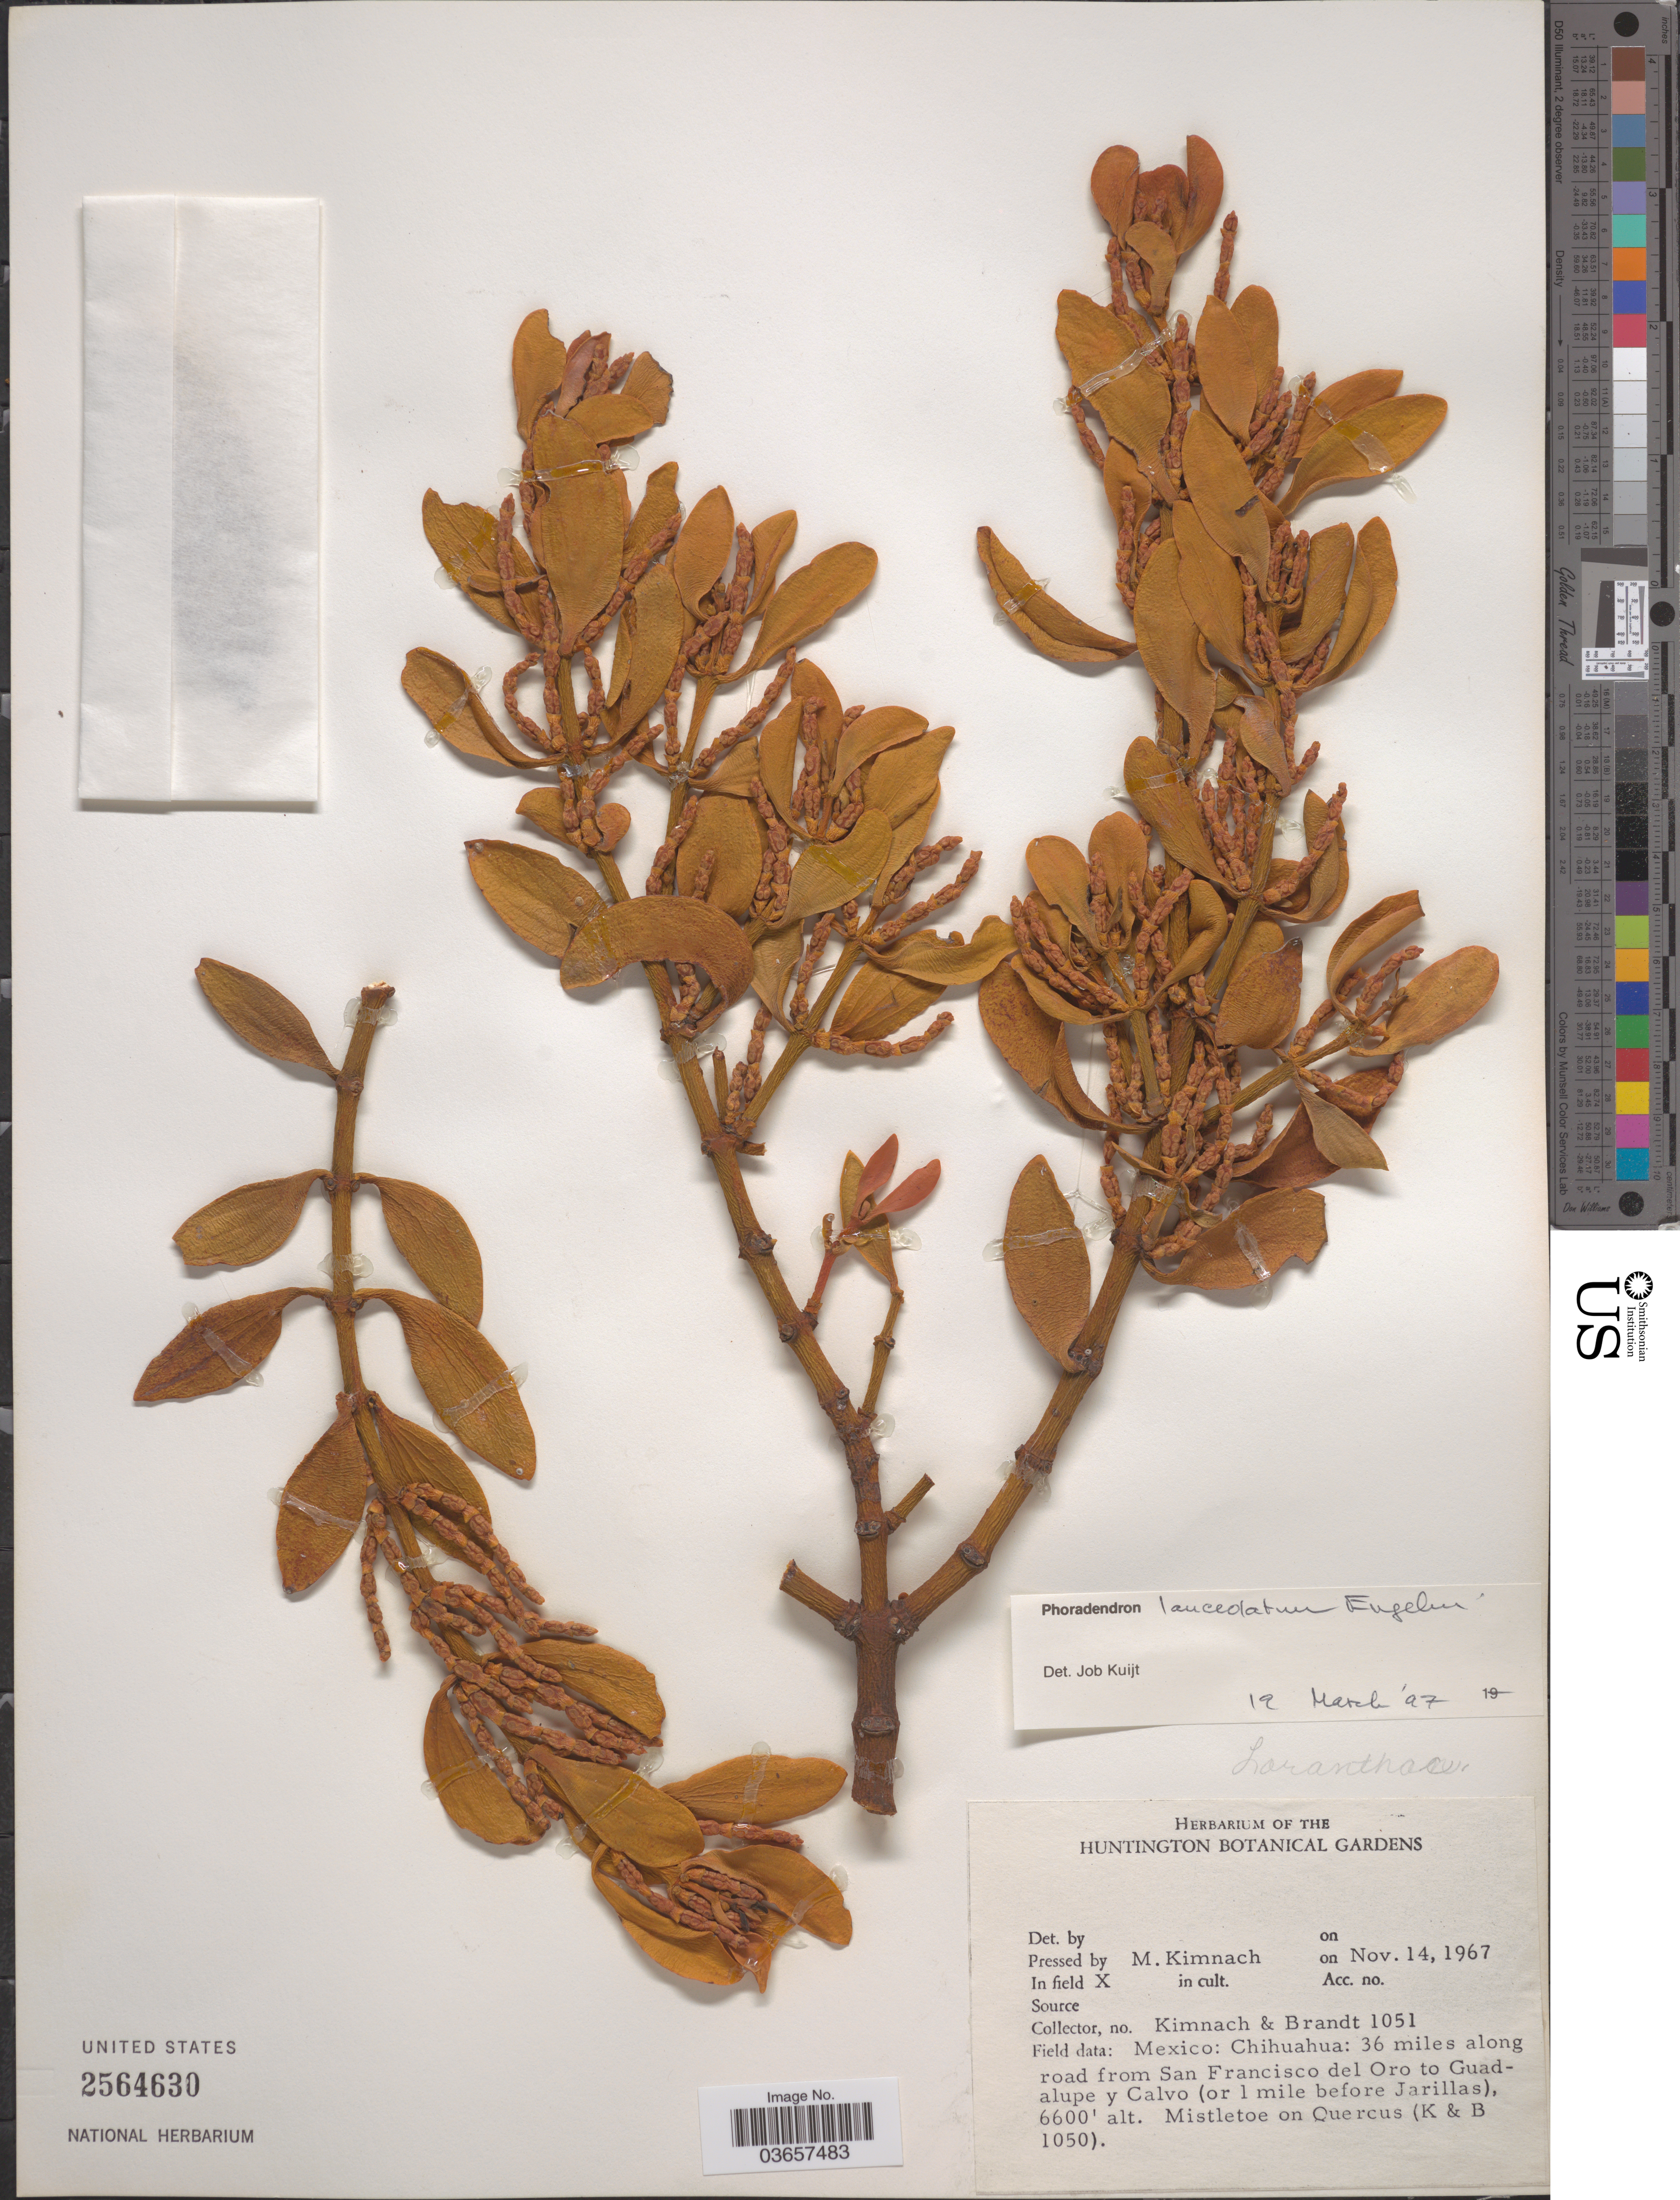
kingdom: Plantae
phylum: Tracheophyta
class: Magnoliopsida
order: Santalales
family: Viscaceae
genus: Phoradendron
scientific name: Phoradendron lanceolatum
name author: Engelm.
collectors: M. W. Kimnach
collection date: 1967-11-14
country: United States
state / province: California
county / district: Los Angeles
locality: Huntington Botanical Gardens.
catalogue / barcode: US 2564630